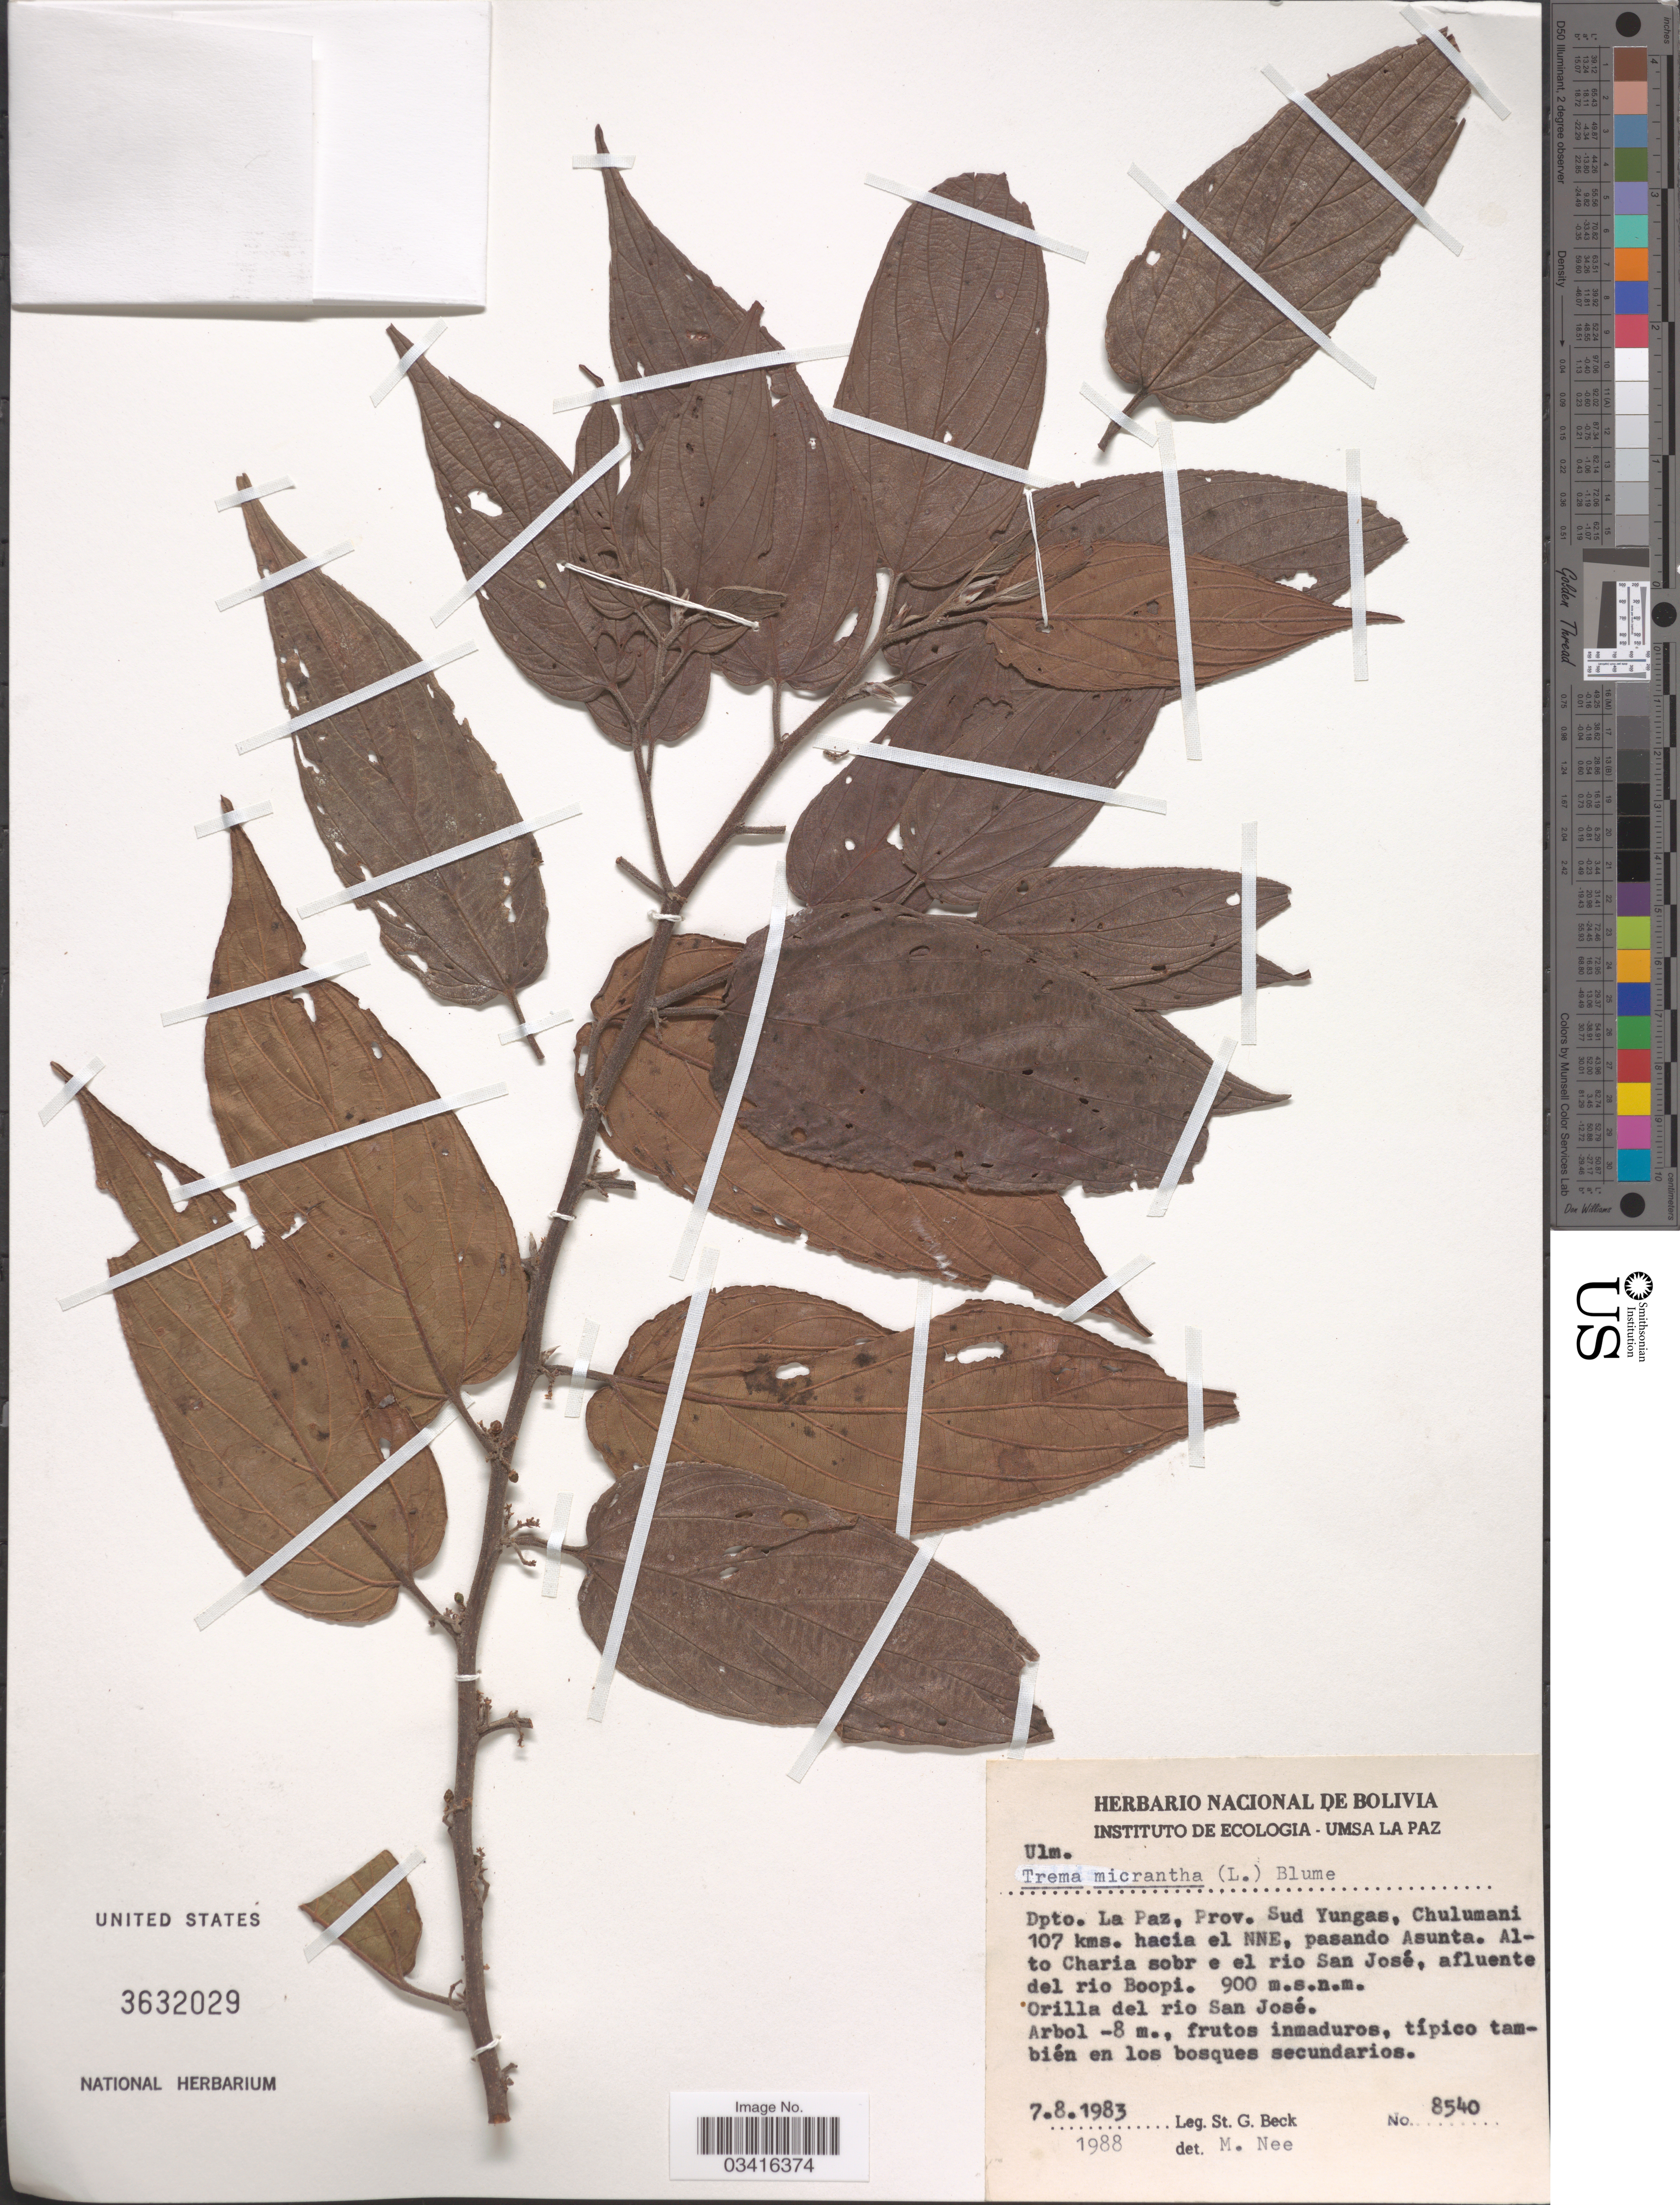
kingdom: Plantae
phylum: Tracheophyta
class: Magnoliopsida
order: Rosales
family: Cannabaceae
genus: Trema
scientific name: Trema micranthum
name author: (L.) Blume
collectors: S. G. Beck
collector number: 8540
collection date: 1983-08-07/1988-08-07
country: Bolivia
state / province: La Paz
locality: Dpto. La Paz, Prov. Sud Yungas, Chulumani 107 kms. hacia al NNE, pasano Asunta. Alto Charia sobr e el rio San José, afluente del rio Boopi. Orilla del rio San José.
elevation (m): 900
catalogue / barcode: US 3632029